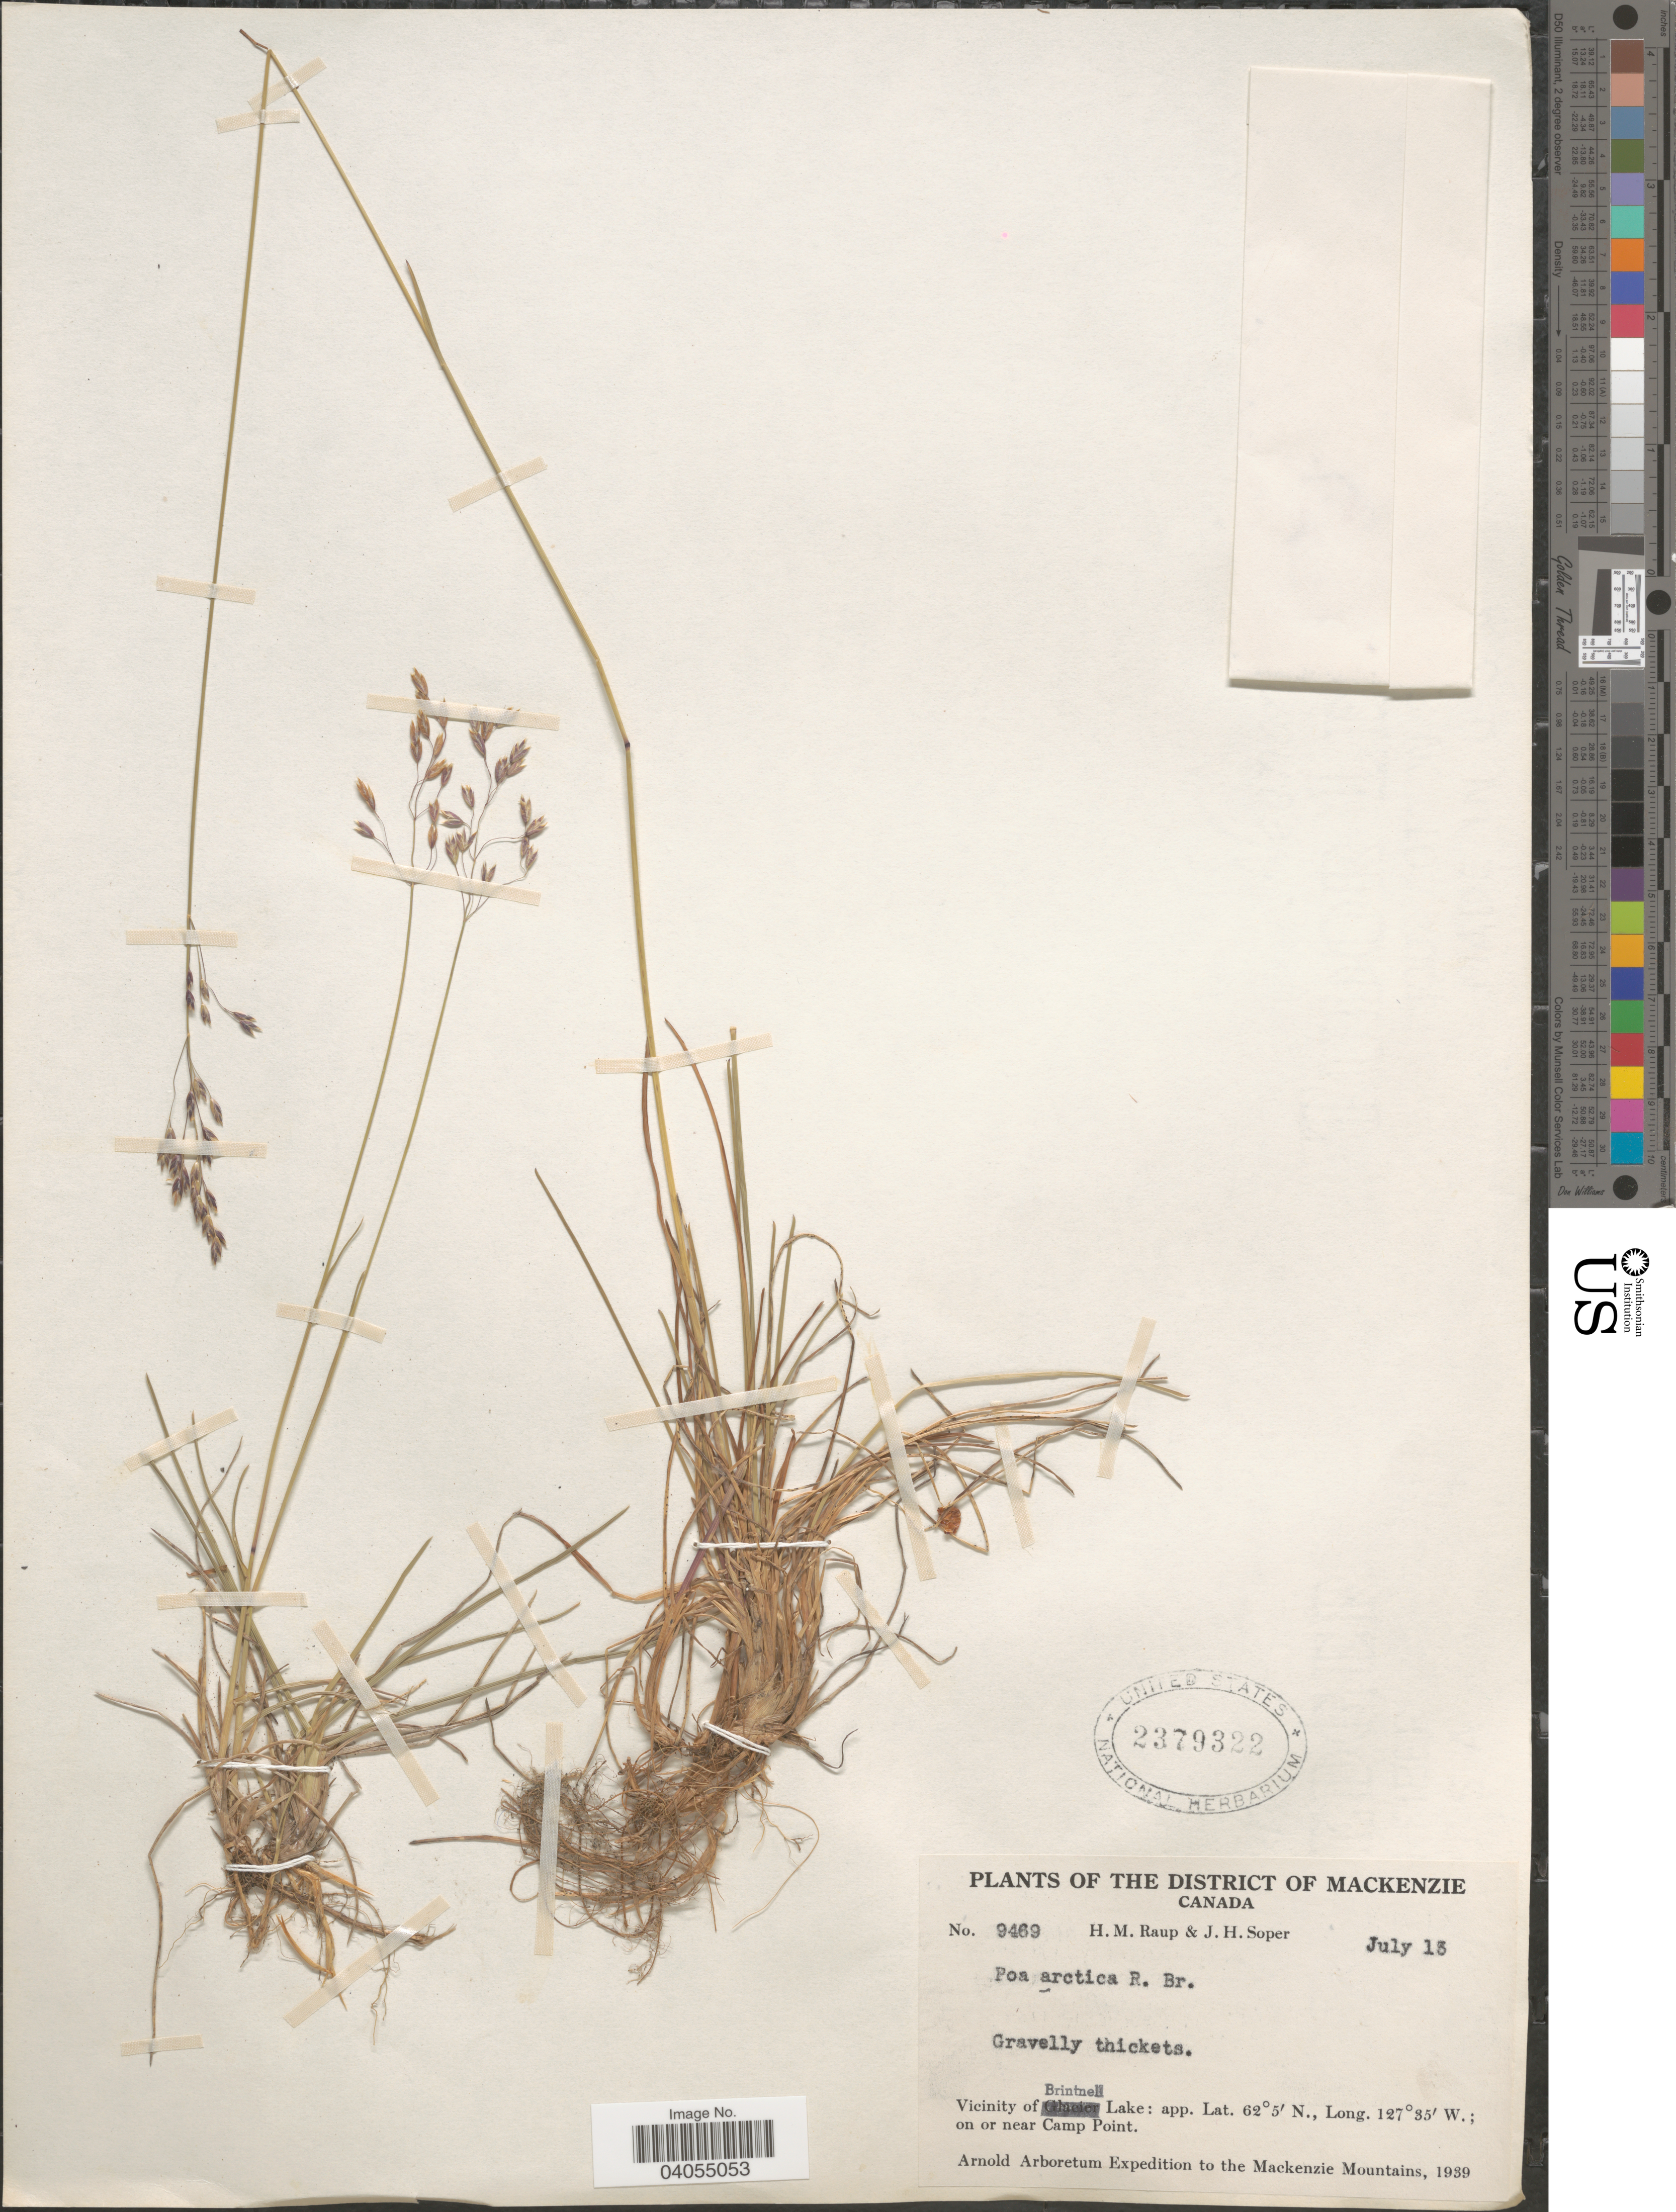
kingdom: Plantae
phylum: Tracheophyta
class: Liliopsida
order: Poales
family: Poaceae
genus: Poa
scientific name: Poa arctica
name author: R. Br.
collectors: H. Raup & J. H. Soper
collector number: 9469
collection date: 1939-07-13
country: Canada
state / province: Alberta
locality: District of Mackenzie. Vicinity of Brintnell Lake; on or near Camp Point. Mackenzie Mountains.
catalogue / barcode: US 2379322